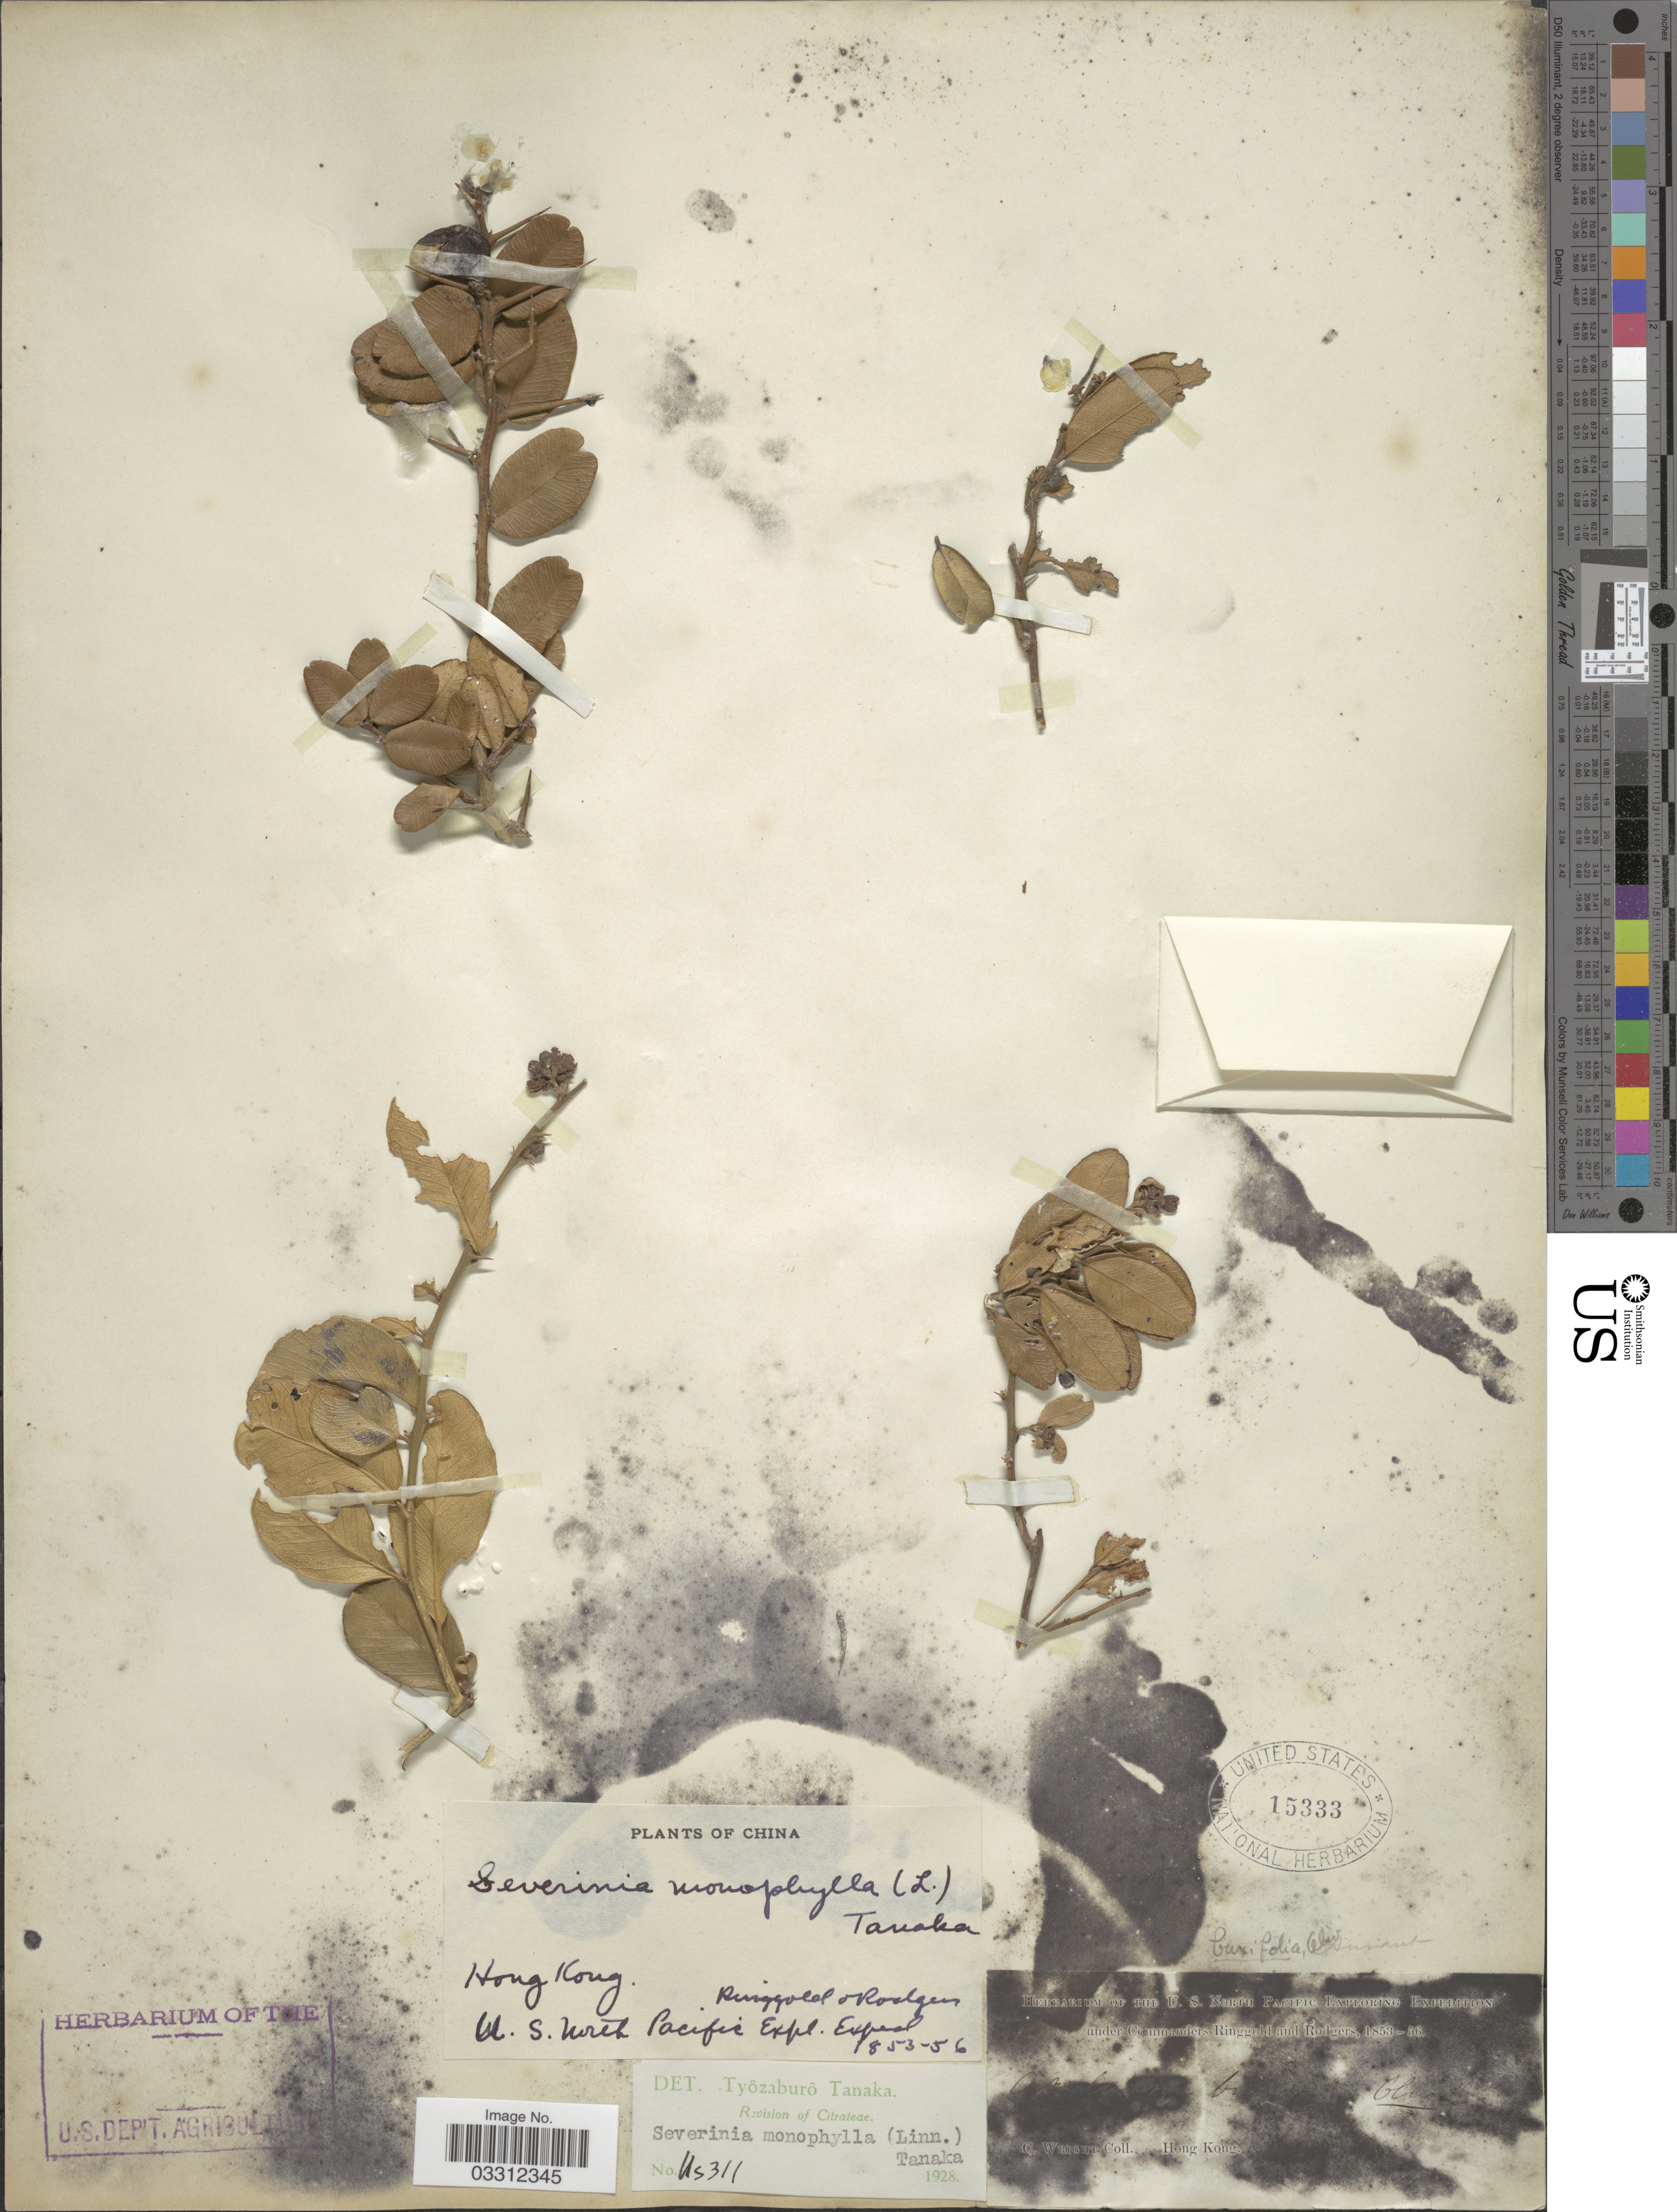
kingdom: Plantae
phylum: Tracheophyta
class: Magnoliopsida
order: Sapindales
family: Rutaceae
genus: Atalantia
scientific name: Atalantia buxifolia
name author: (Poir.) Oliv.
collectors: Ringgold & Rodgers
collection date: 1853/1856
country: China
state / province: Hong Kong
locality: U.S. North Pacific.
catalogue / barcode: US 15333